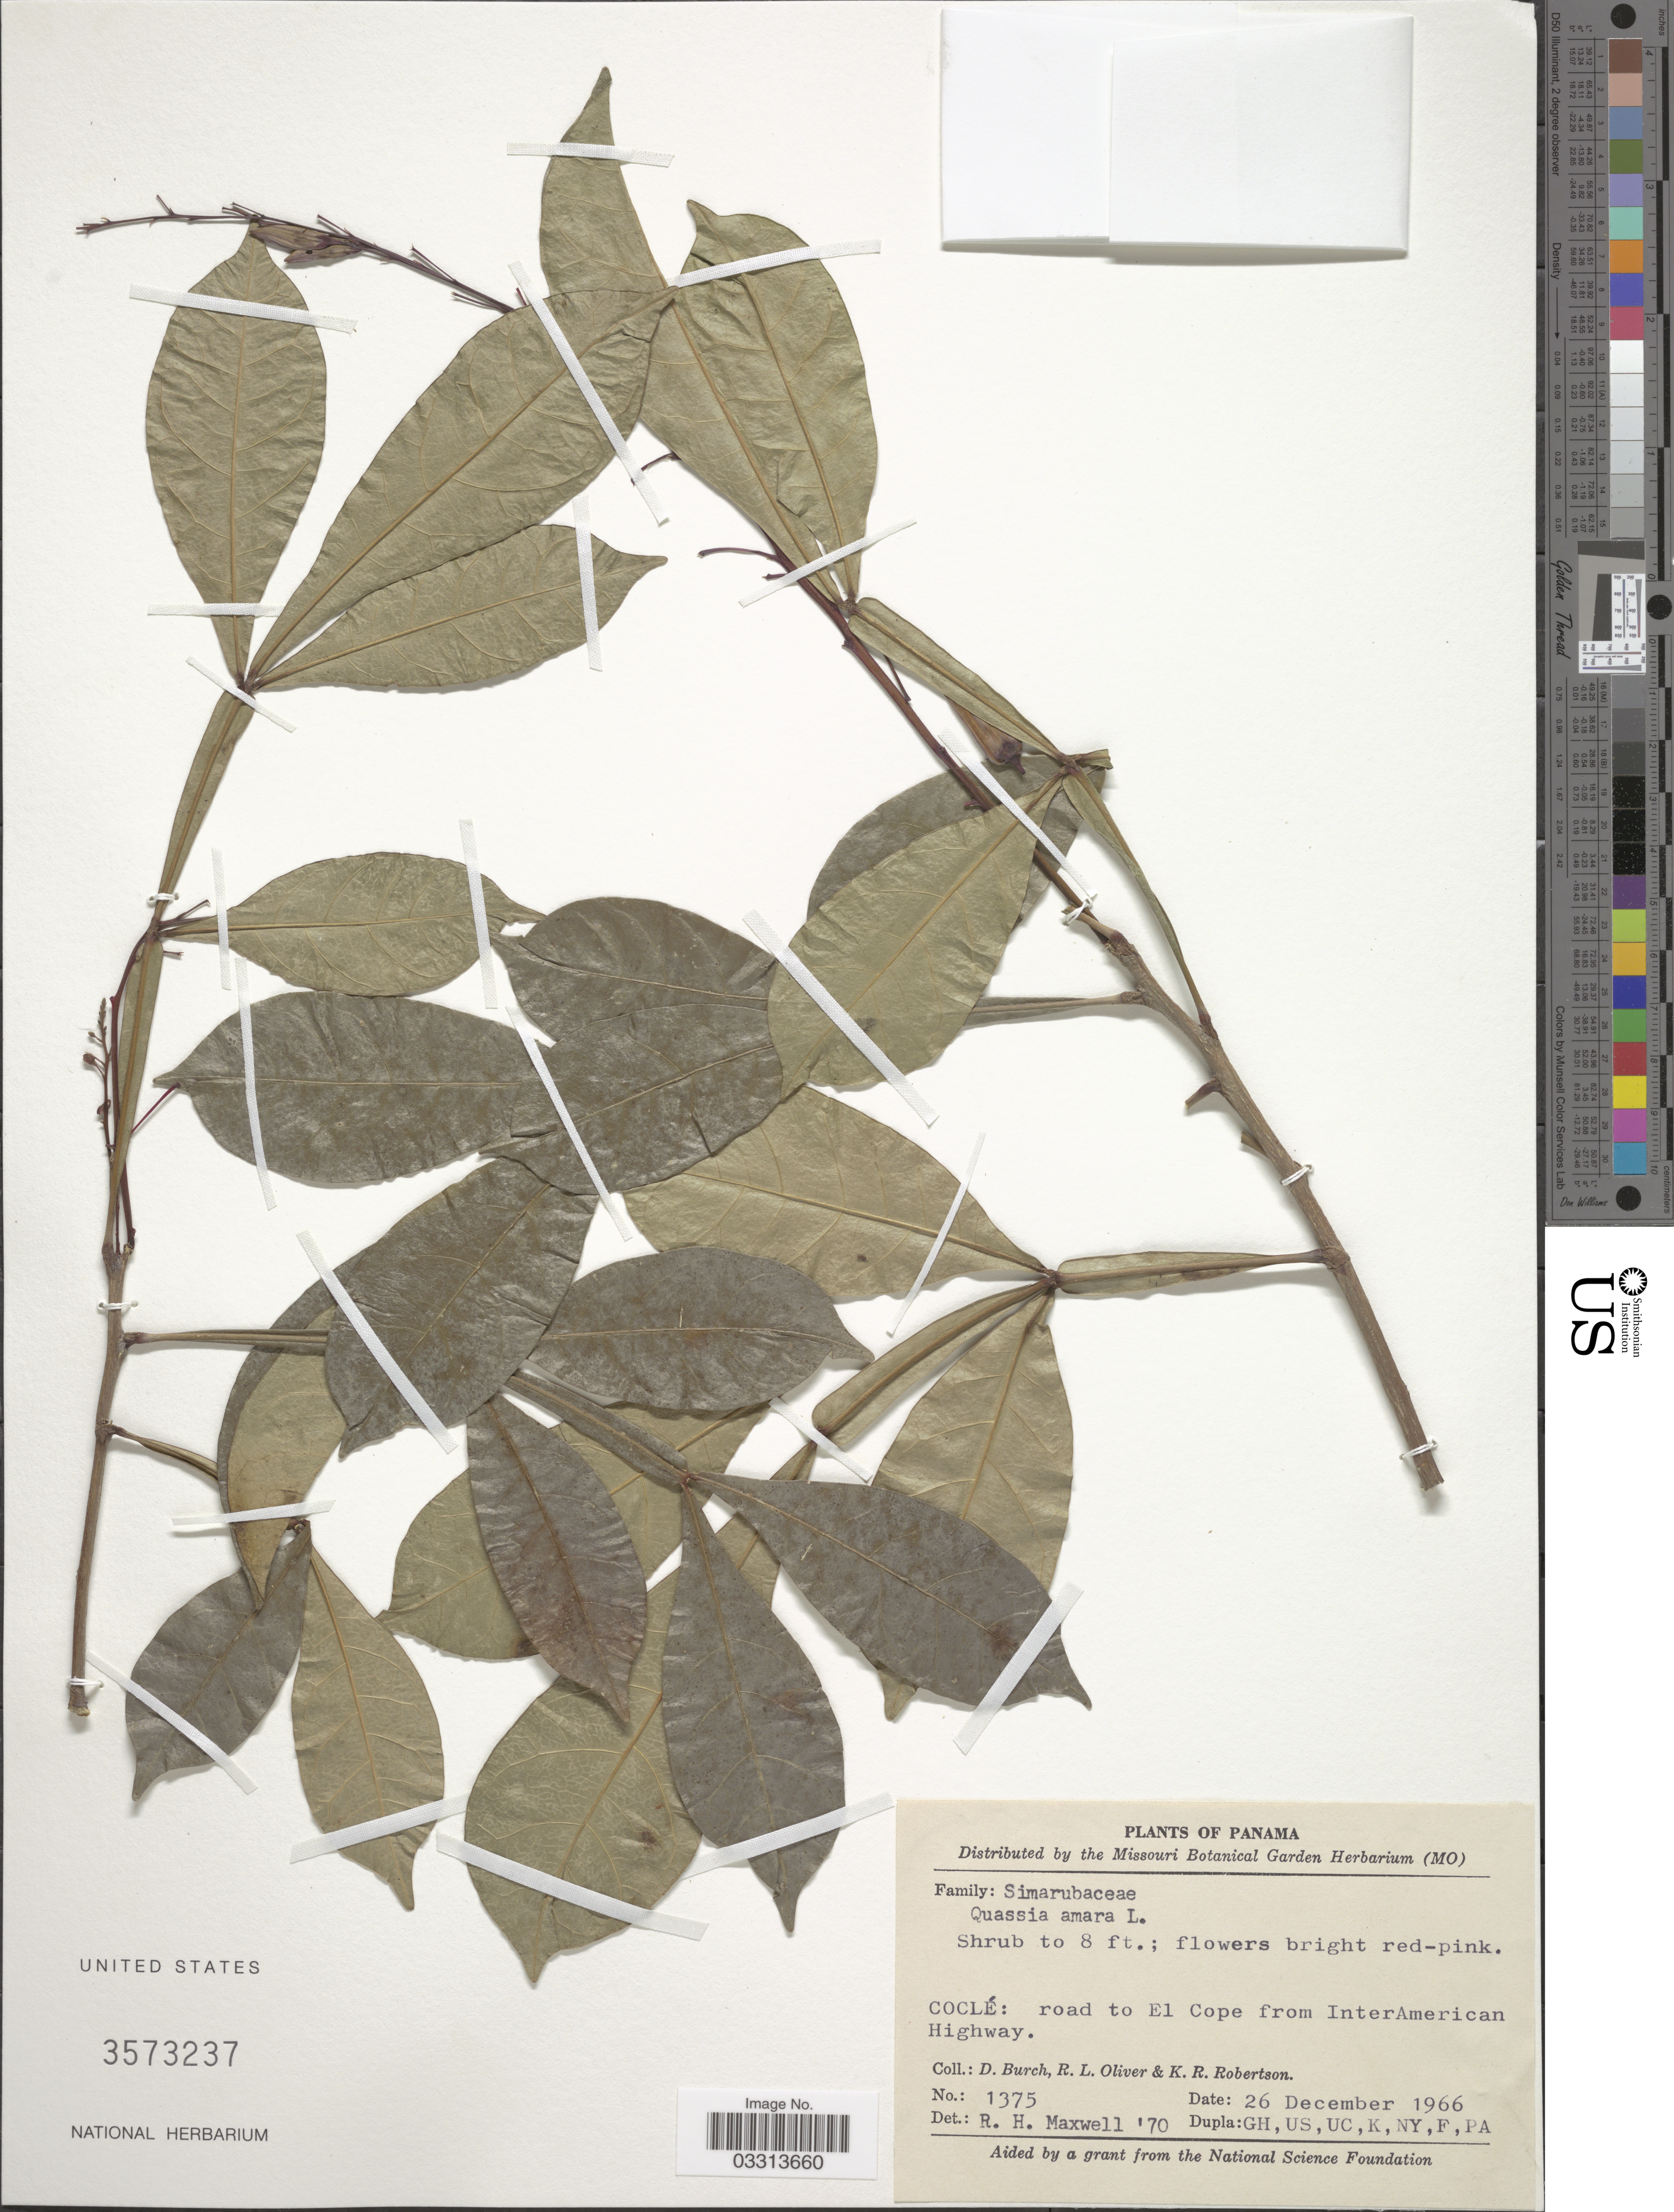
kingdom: Plantae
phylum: Tracheophyta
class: Magnoliopsida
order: Sapindales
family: Simaroubaceae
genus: Quassia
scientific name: Quassia amara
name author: L.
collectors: D. Burch, R. Oliver & K. Robertson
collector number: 1375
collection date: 1966-12-26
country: Panama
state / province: Coclé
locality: Road to El Cope from InterAmerican Highway.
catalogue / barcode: US 3573237